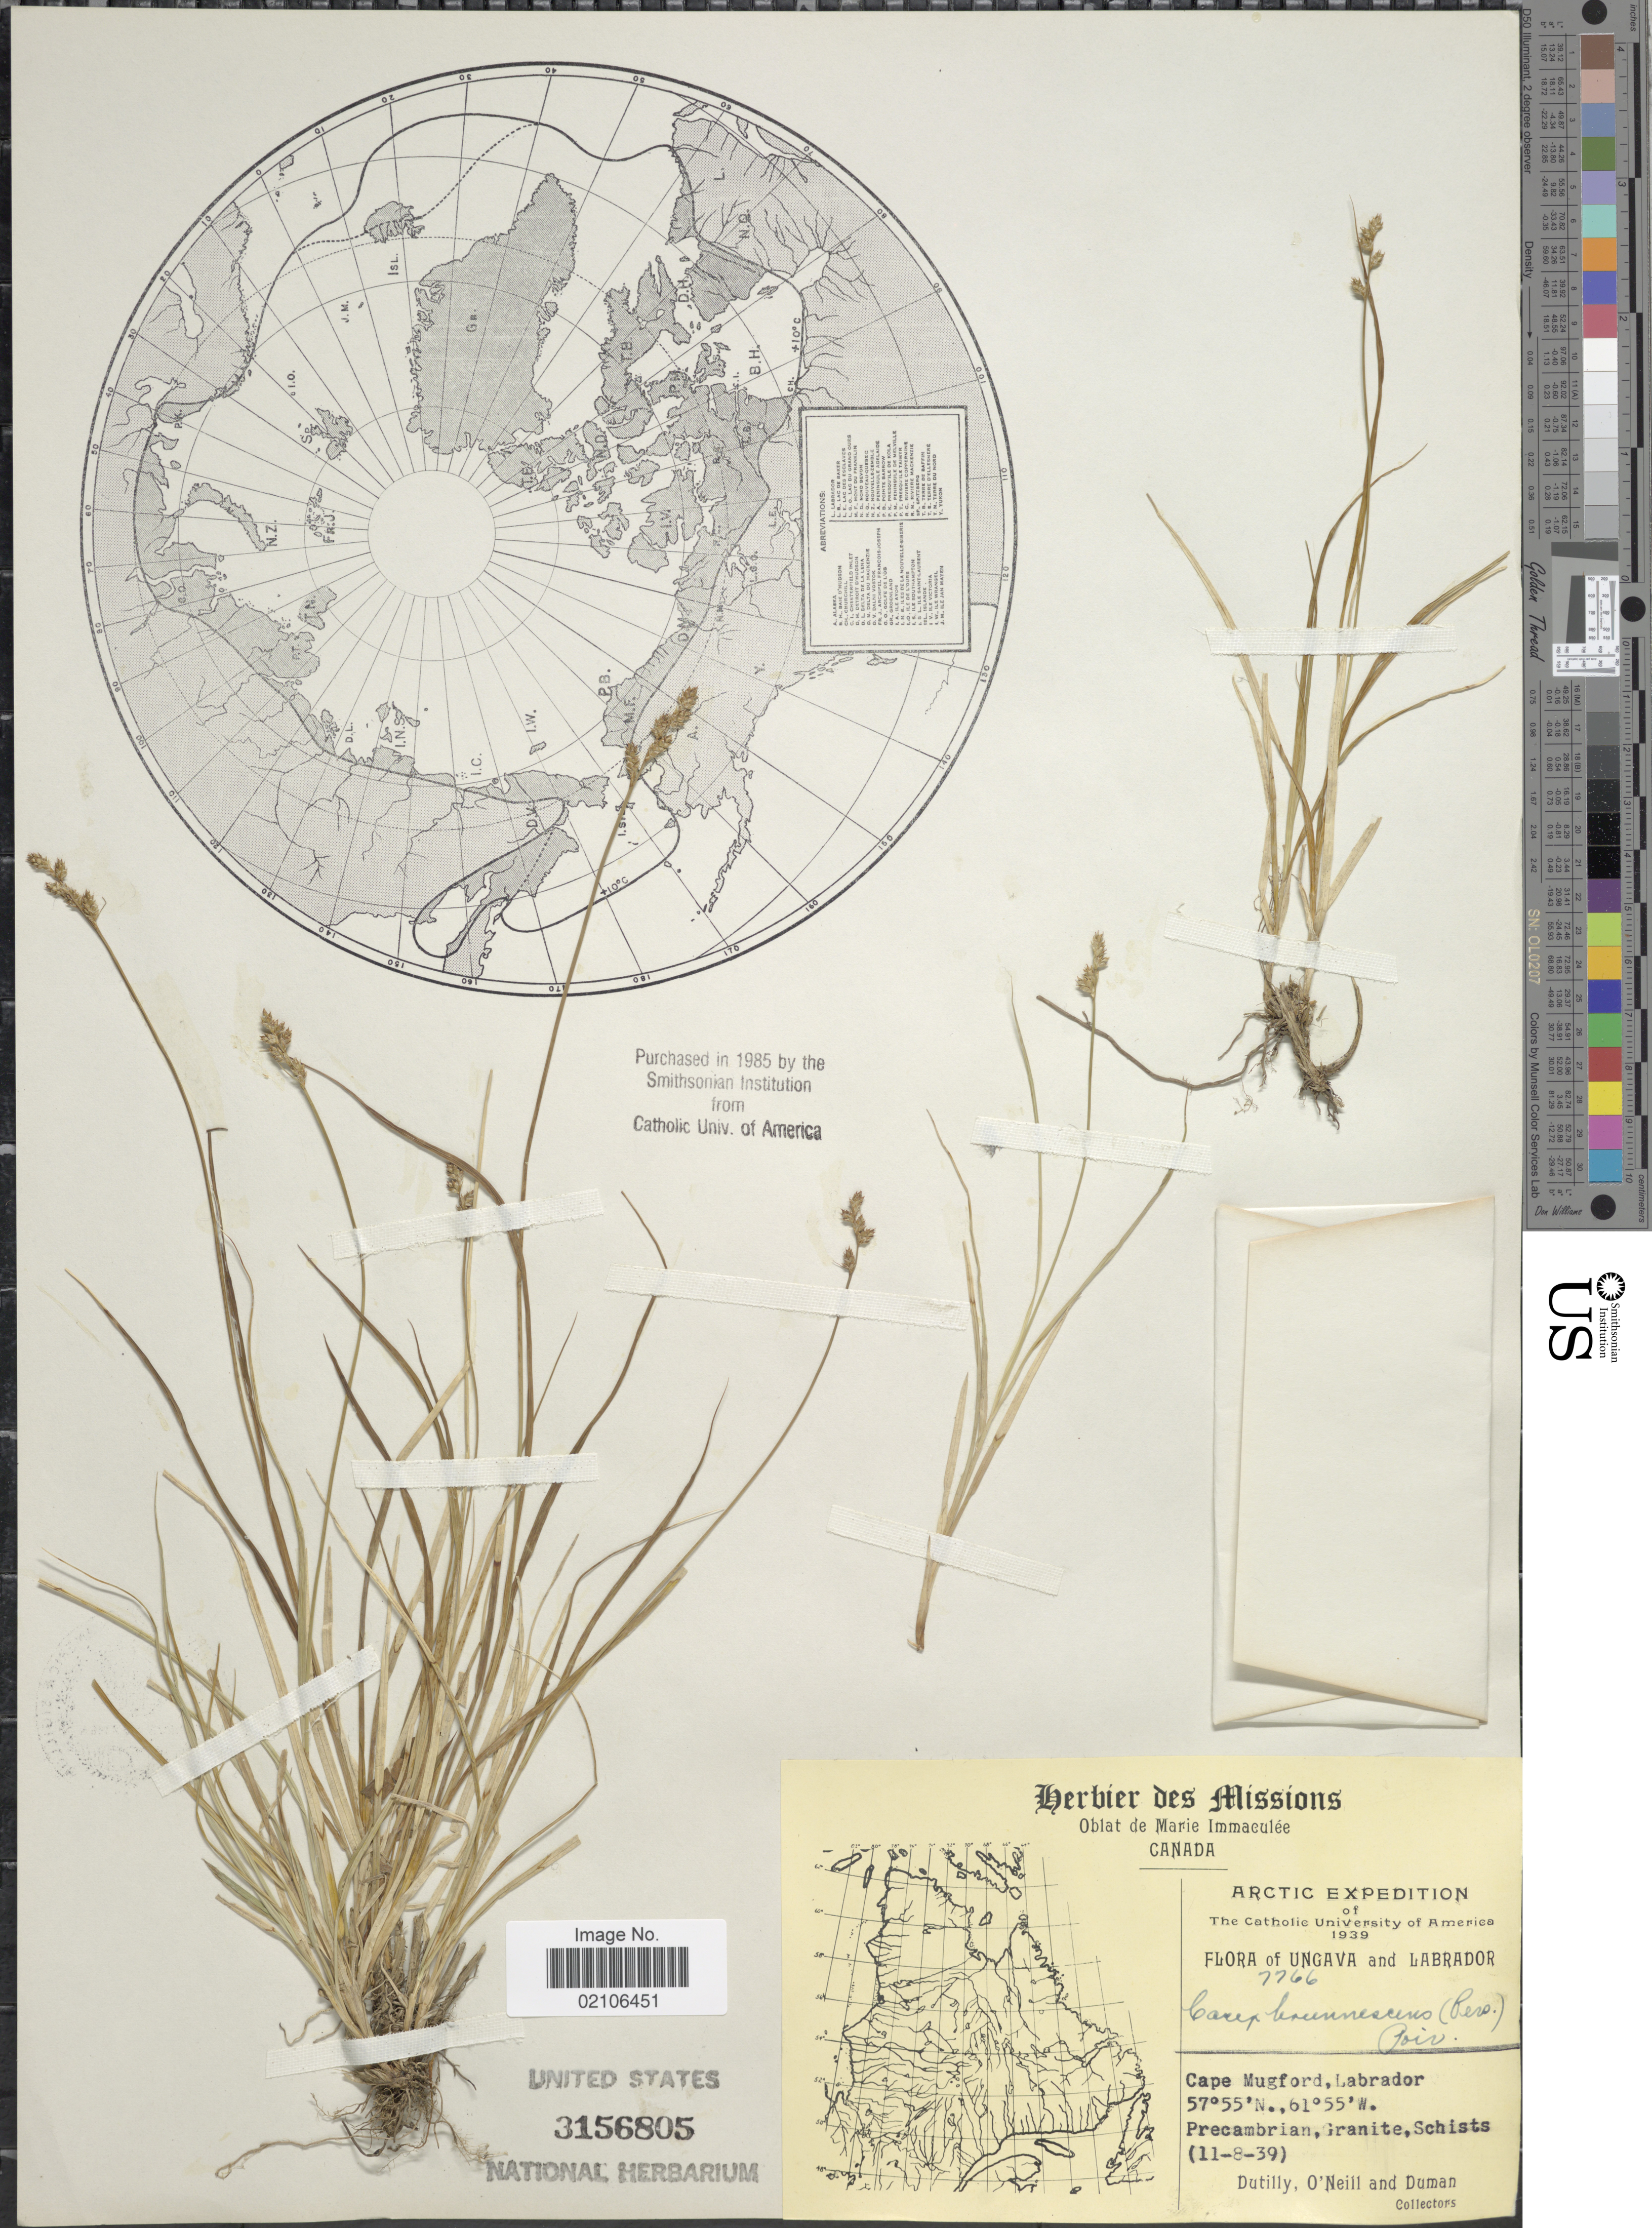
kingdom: Plantae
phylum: Tracheophyta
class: Liliopsida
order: Poales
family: Cyperaceae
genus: Carex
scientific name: Carex brunnescens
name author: (Pers.) Poir.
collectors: -. Dutilly, O'Neil & -. Duman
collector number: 7766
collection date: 1939-08-11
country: Canada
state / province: Newfoundland and Labrador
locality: Arctic, Ungava and Labrador, Cape Mugford, Labrador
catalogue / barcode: US 3156805